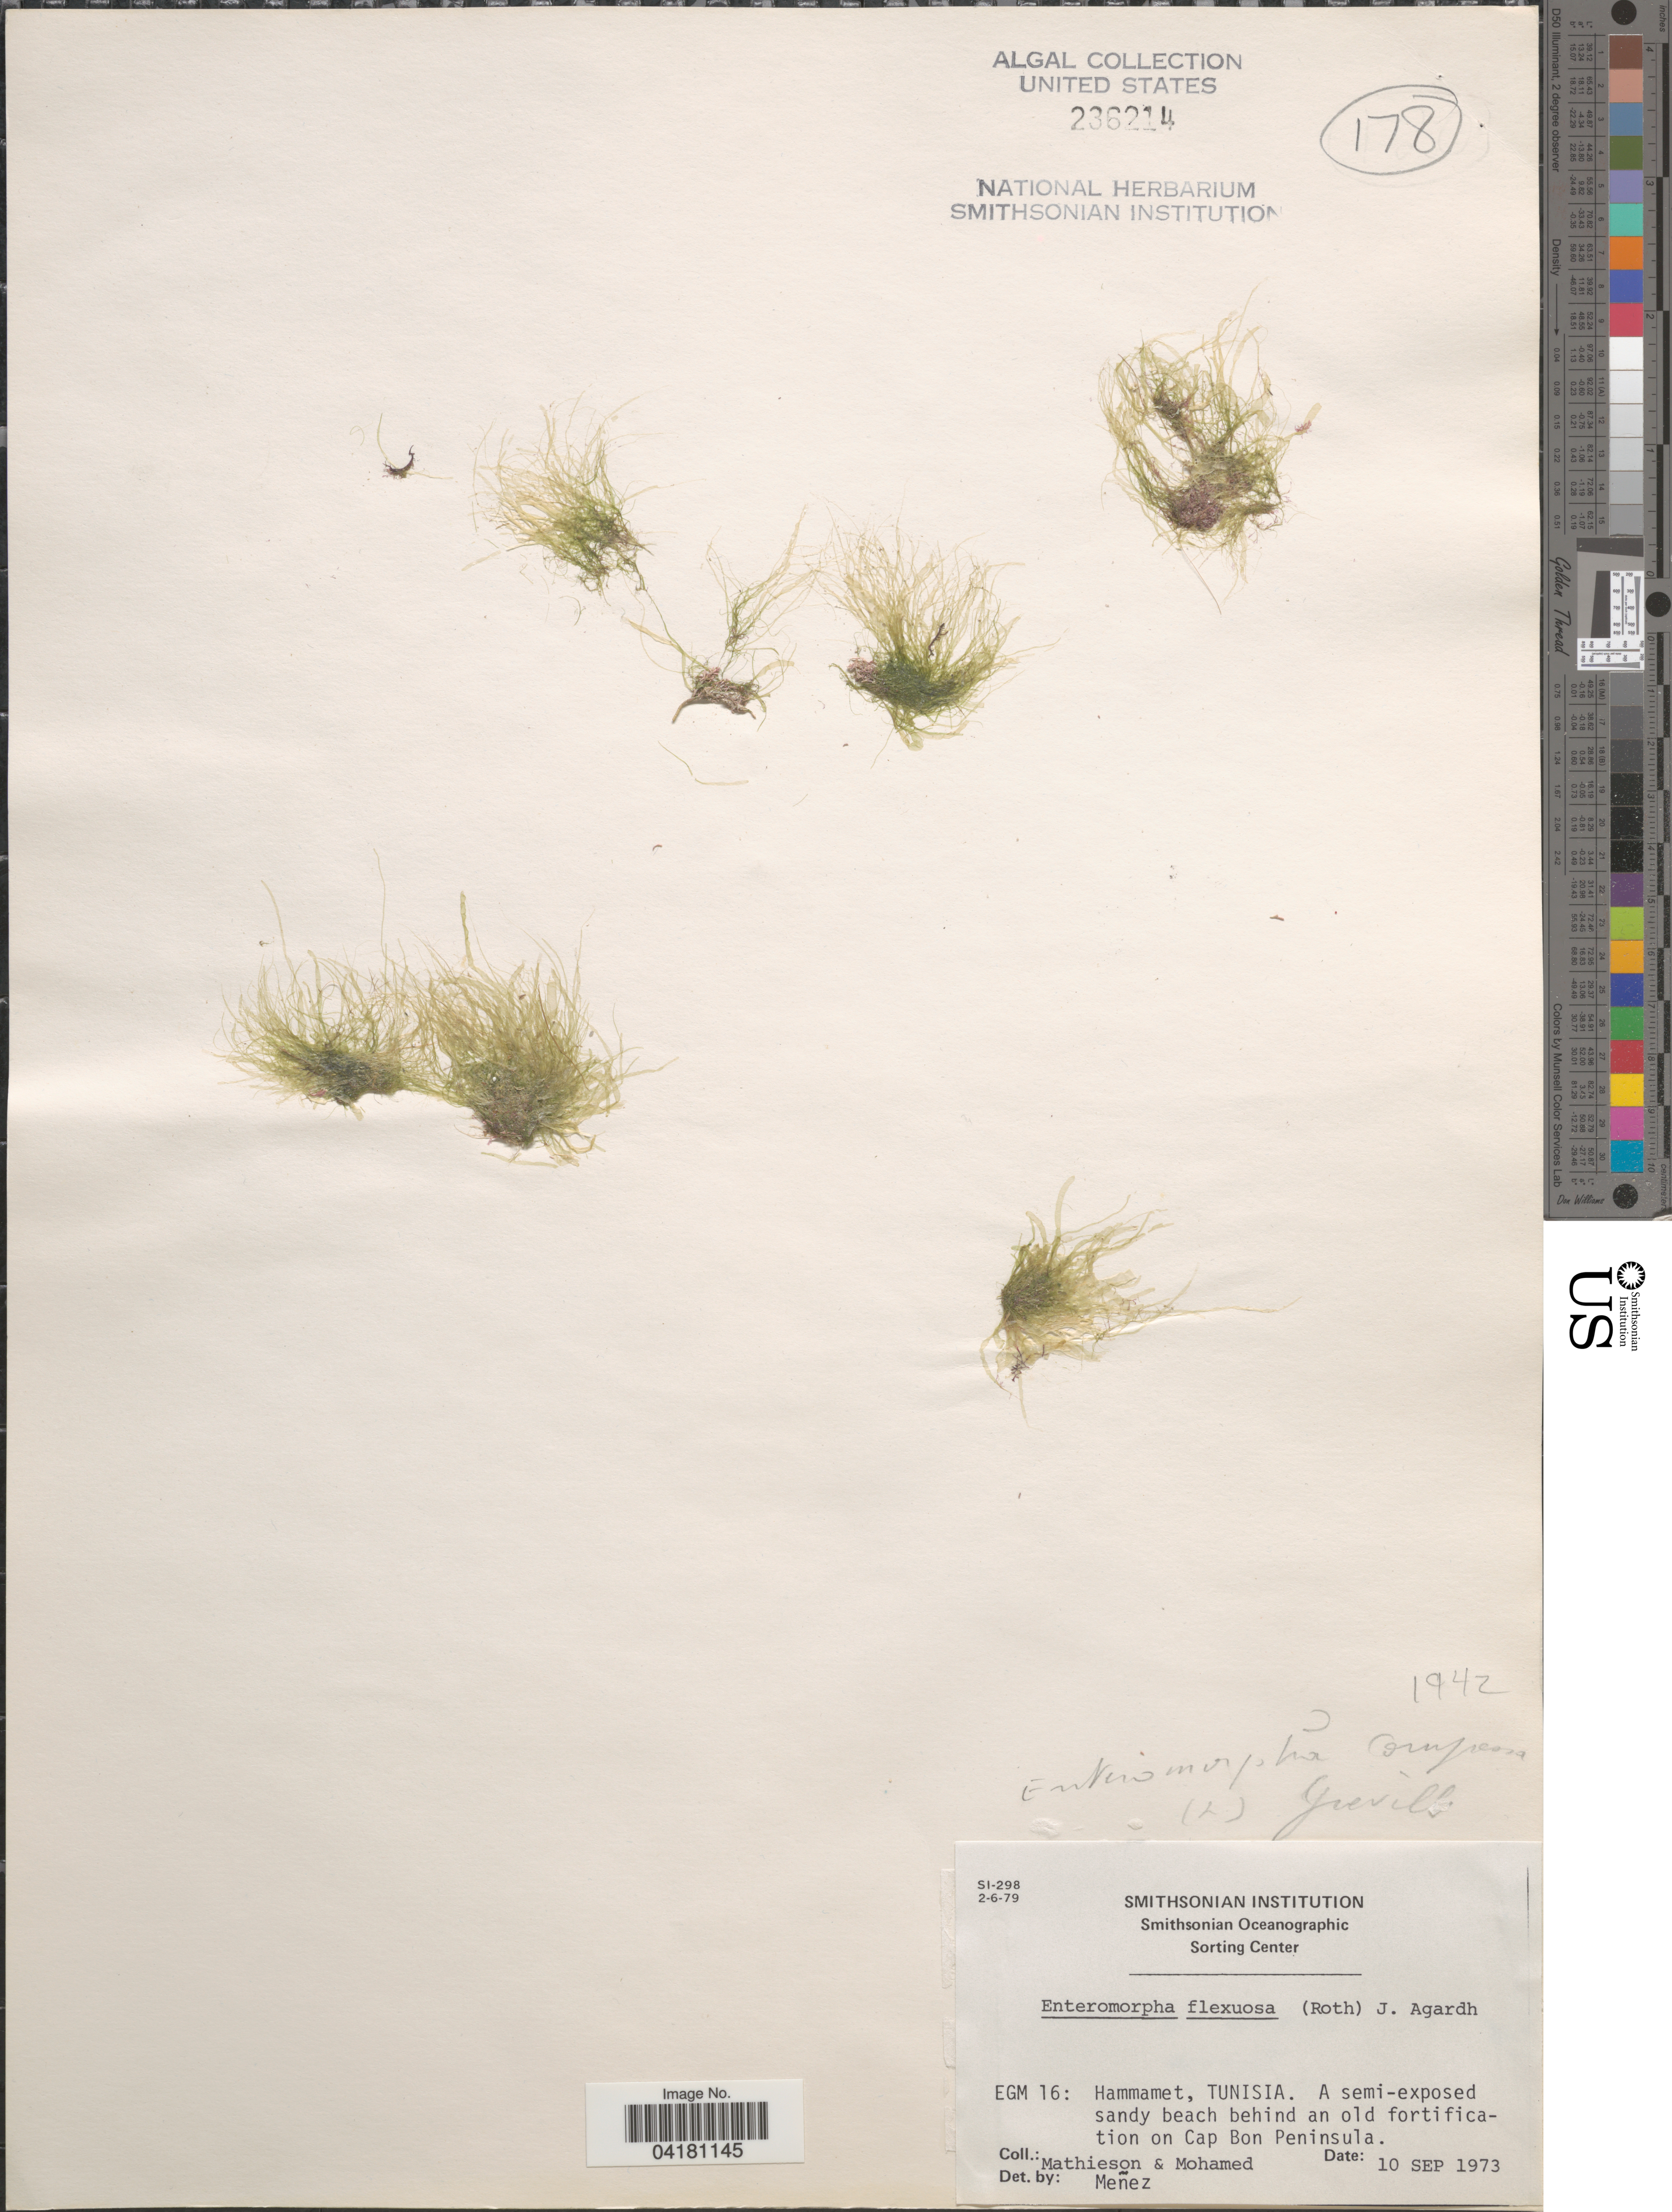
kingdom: Plantae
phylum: Chlorophyta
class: Ulvophyceae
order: Ulvales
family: Ulvaceae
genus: Ulva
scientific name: Ulva flexuosa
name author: Wulfen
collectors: Mathieson & -. Mohamed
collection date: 1973-09-10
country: Tunisia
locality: EGM 16: Hammamet. A semi-exposed sandy beach behind an old fortification on Cap Bon Peninsula.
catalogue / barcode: US 236214